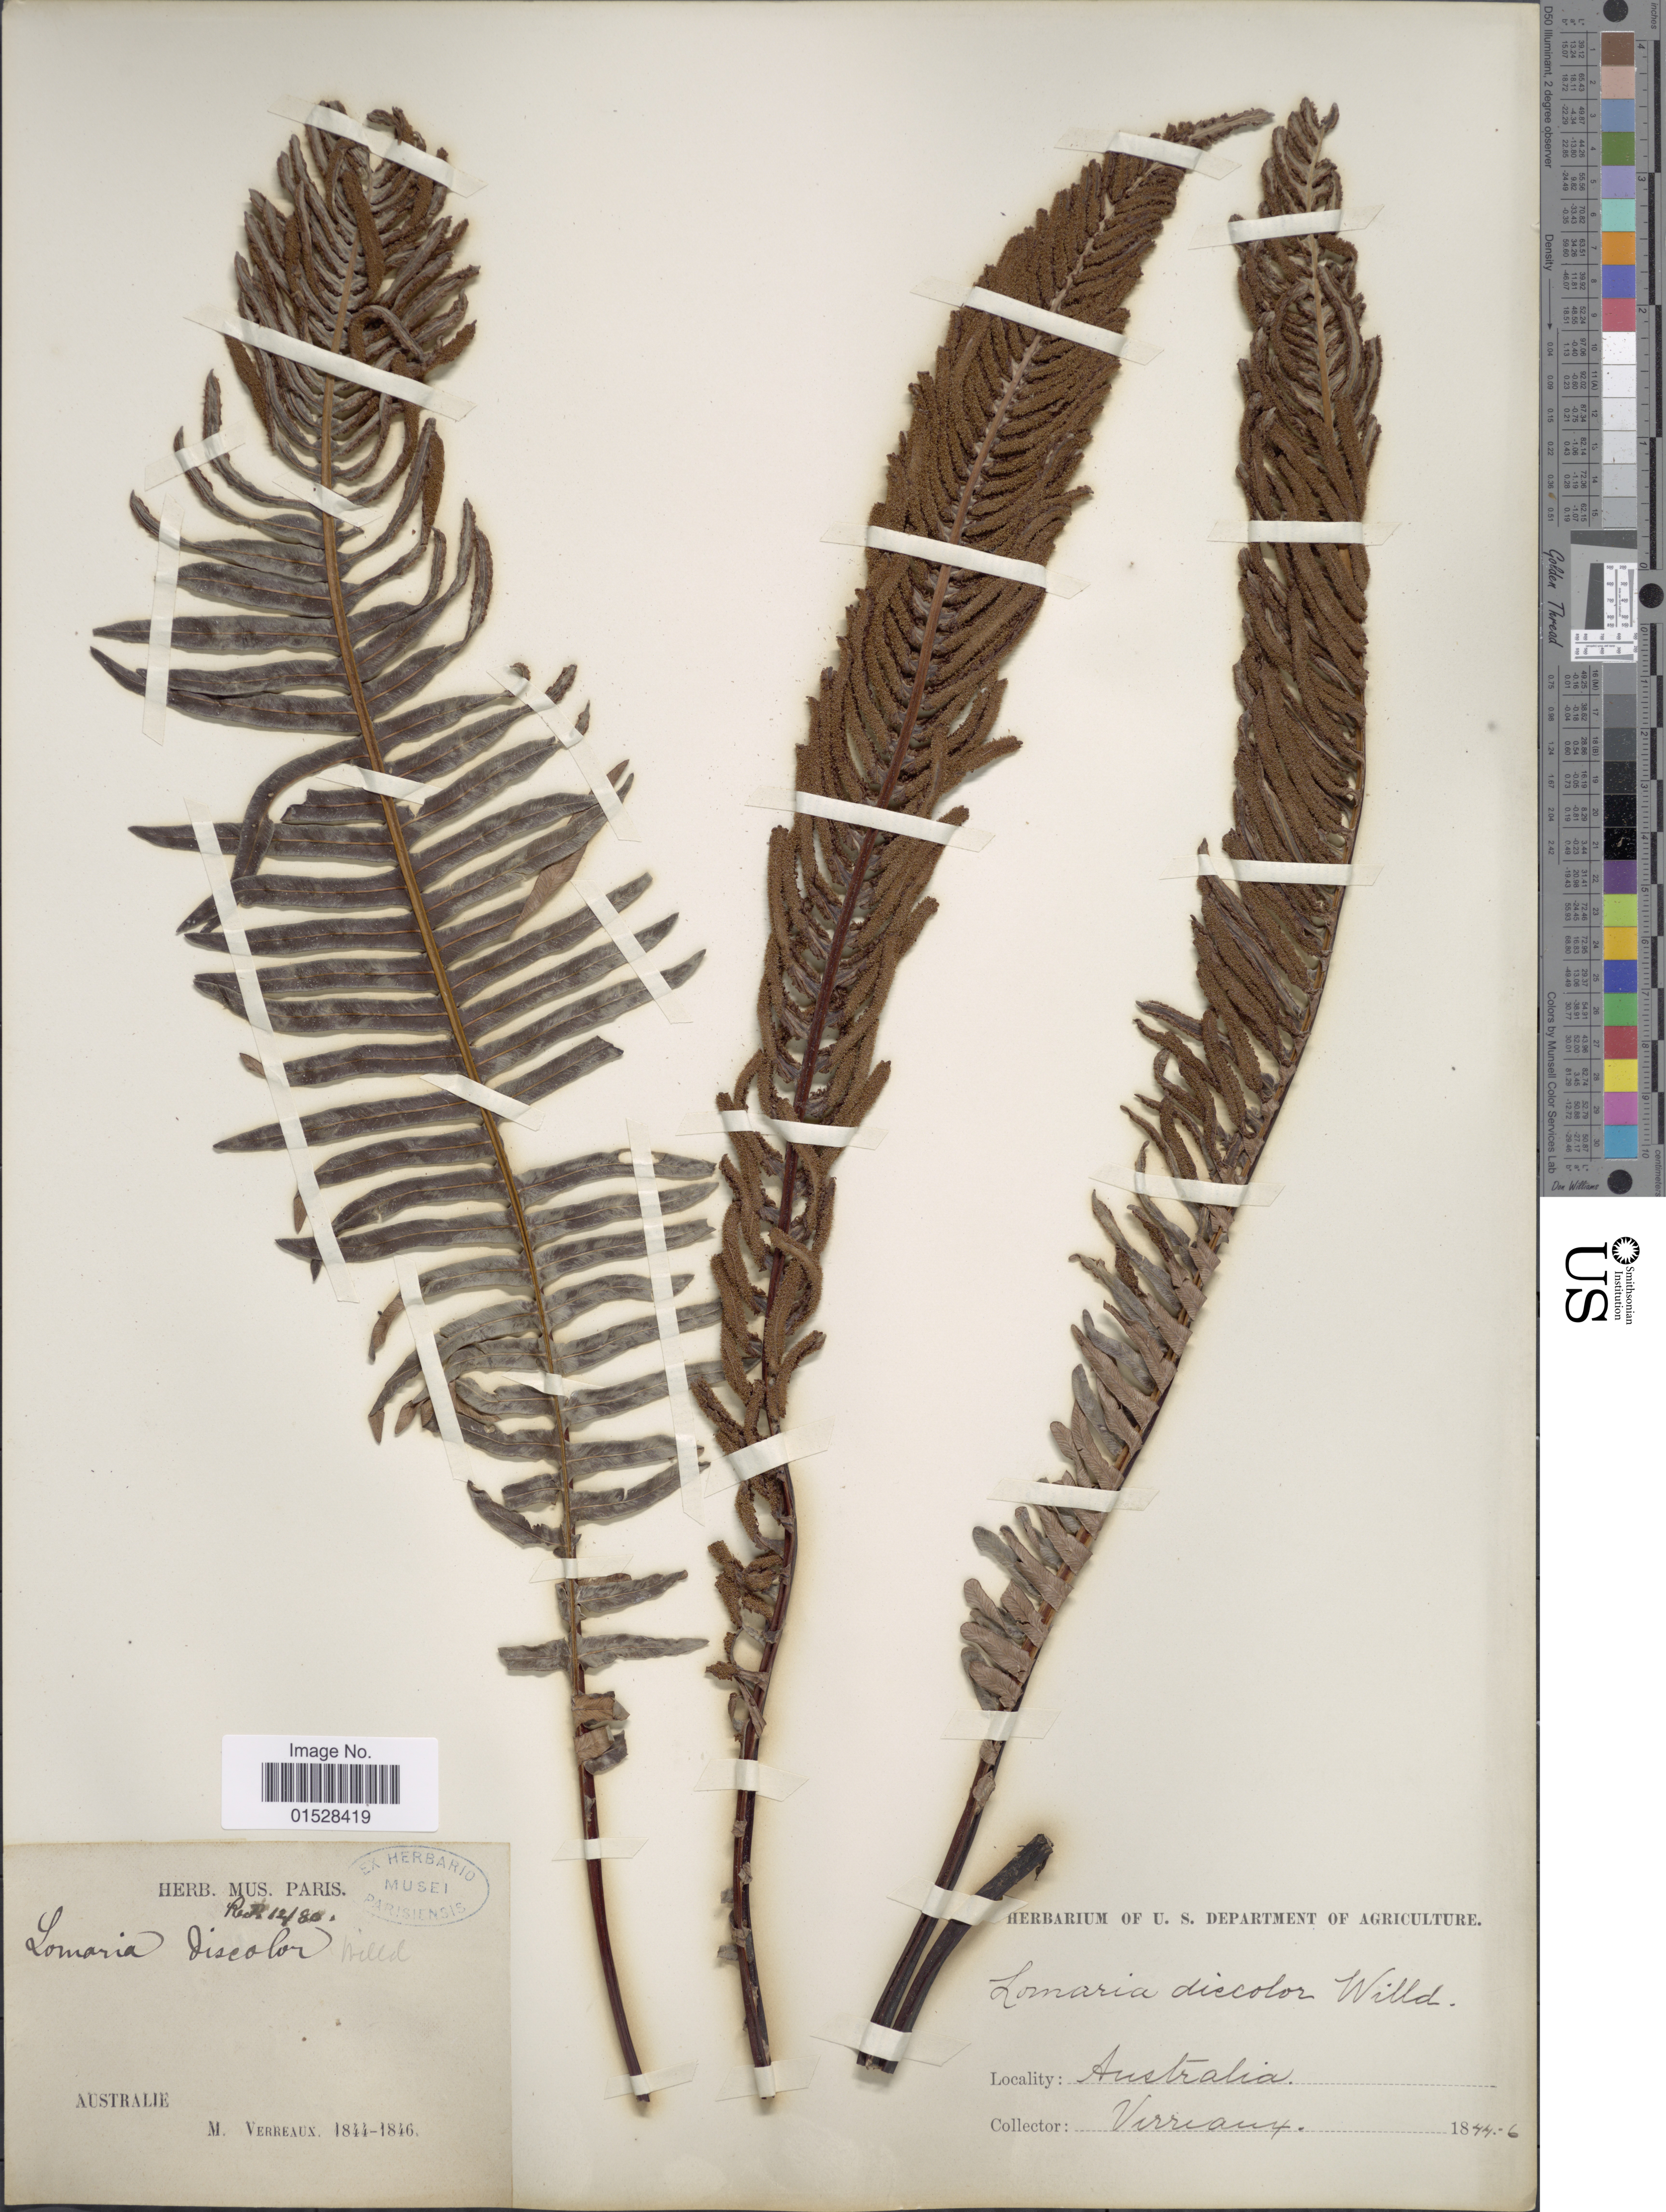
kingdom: Plantae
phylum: Tracheophyta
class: Polypodiopsida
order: Polypodiales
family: Blechnaceae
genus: Blechnum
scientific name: Blechnum nudum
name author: (Labill.) Mett. ex Luerss.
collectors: M. Verreaux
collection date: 1844/1846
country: Australia